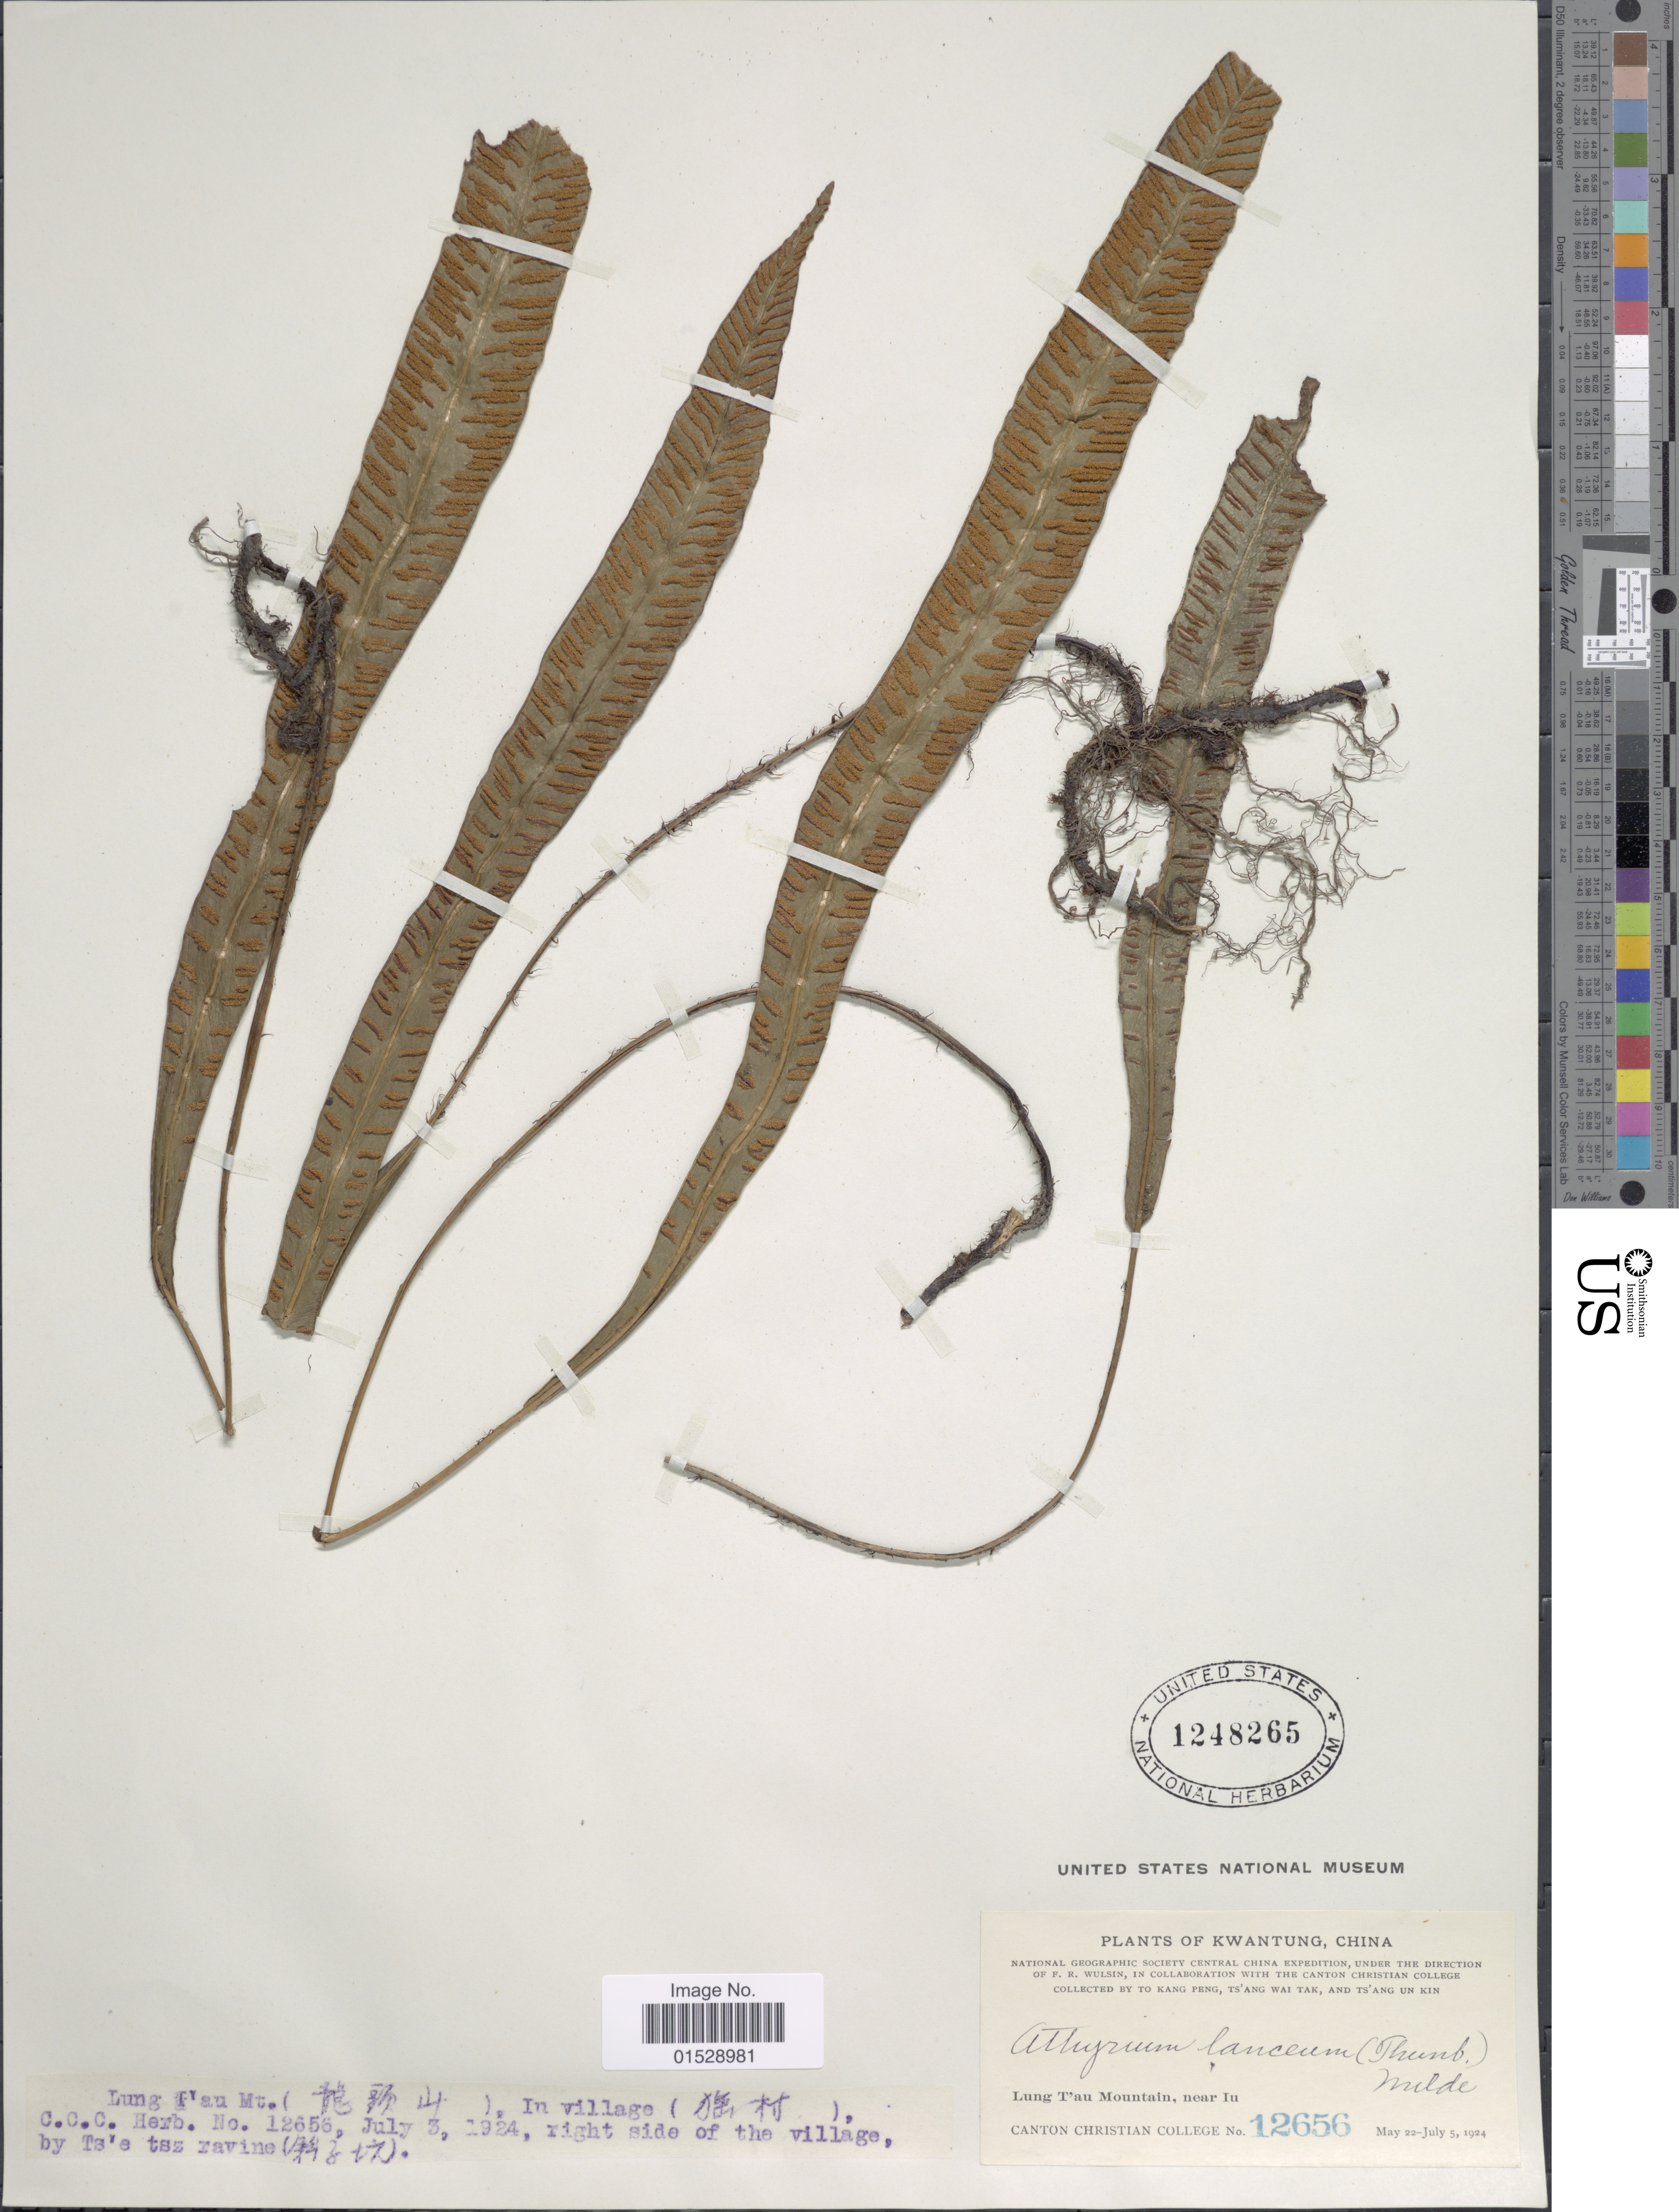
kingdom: Plantae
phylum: Tracheophyta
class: Polypodiopsida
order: Polypodiales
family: Athyriaceae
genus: Deparia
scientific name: Deparia lancea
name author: (Thunb.) Fraser-Jenk.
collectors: T. K. Peng, W. T. Tsang & U. K. Tsang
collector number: CCC 12656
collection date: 1924-07-03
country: China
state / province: Guangdong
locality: Kwantung, Lung T'au Mountain, near Iu, right side of the village, by Ts'e tsz ravine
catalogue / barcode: US 1248365